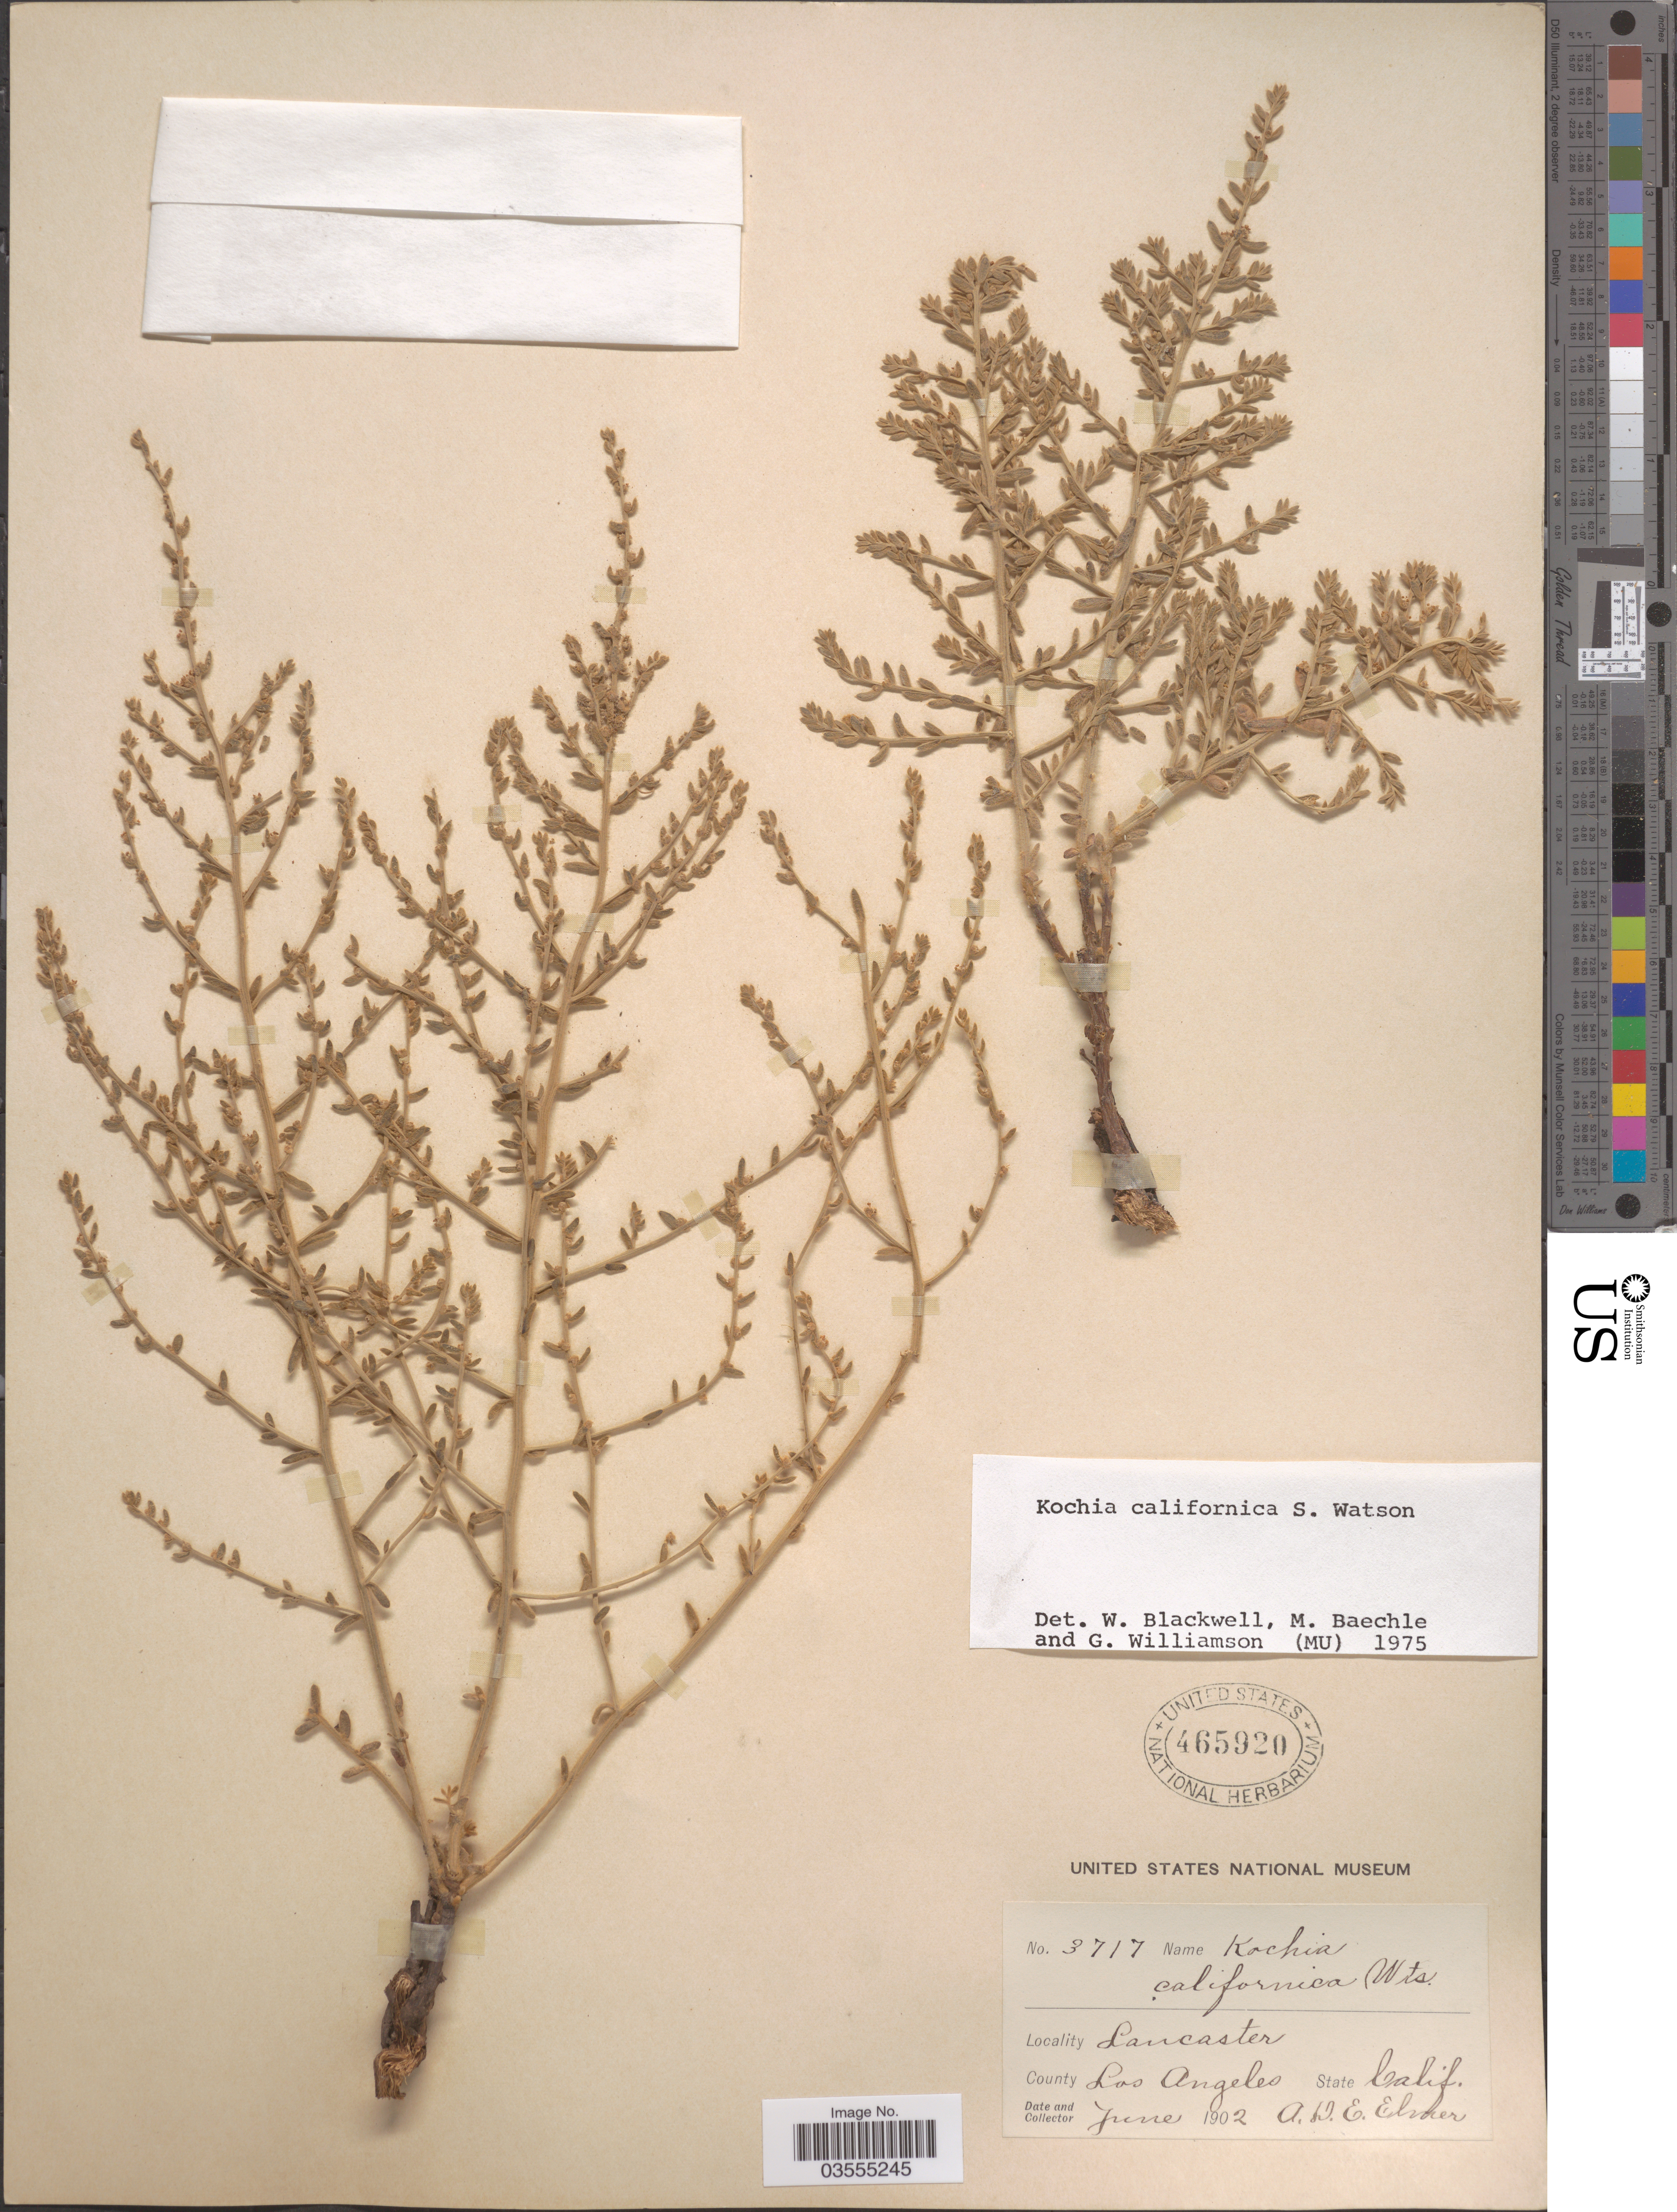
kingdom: Plantae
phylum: Tracheophyta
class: Magnoliopsida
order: Caryophyllales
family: Amaranthaceae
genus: Neokochia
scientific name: Neokochia californica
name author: (S. Watson) G.L. Chu & S.C. Sand.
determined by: U.S. National Herbarium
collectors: A. D. E. Elmer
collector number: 3717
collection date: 1902-06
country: United States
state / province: California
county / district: Los Angeles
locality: Lancaster. County Los Angeles.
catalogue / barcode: US 465920